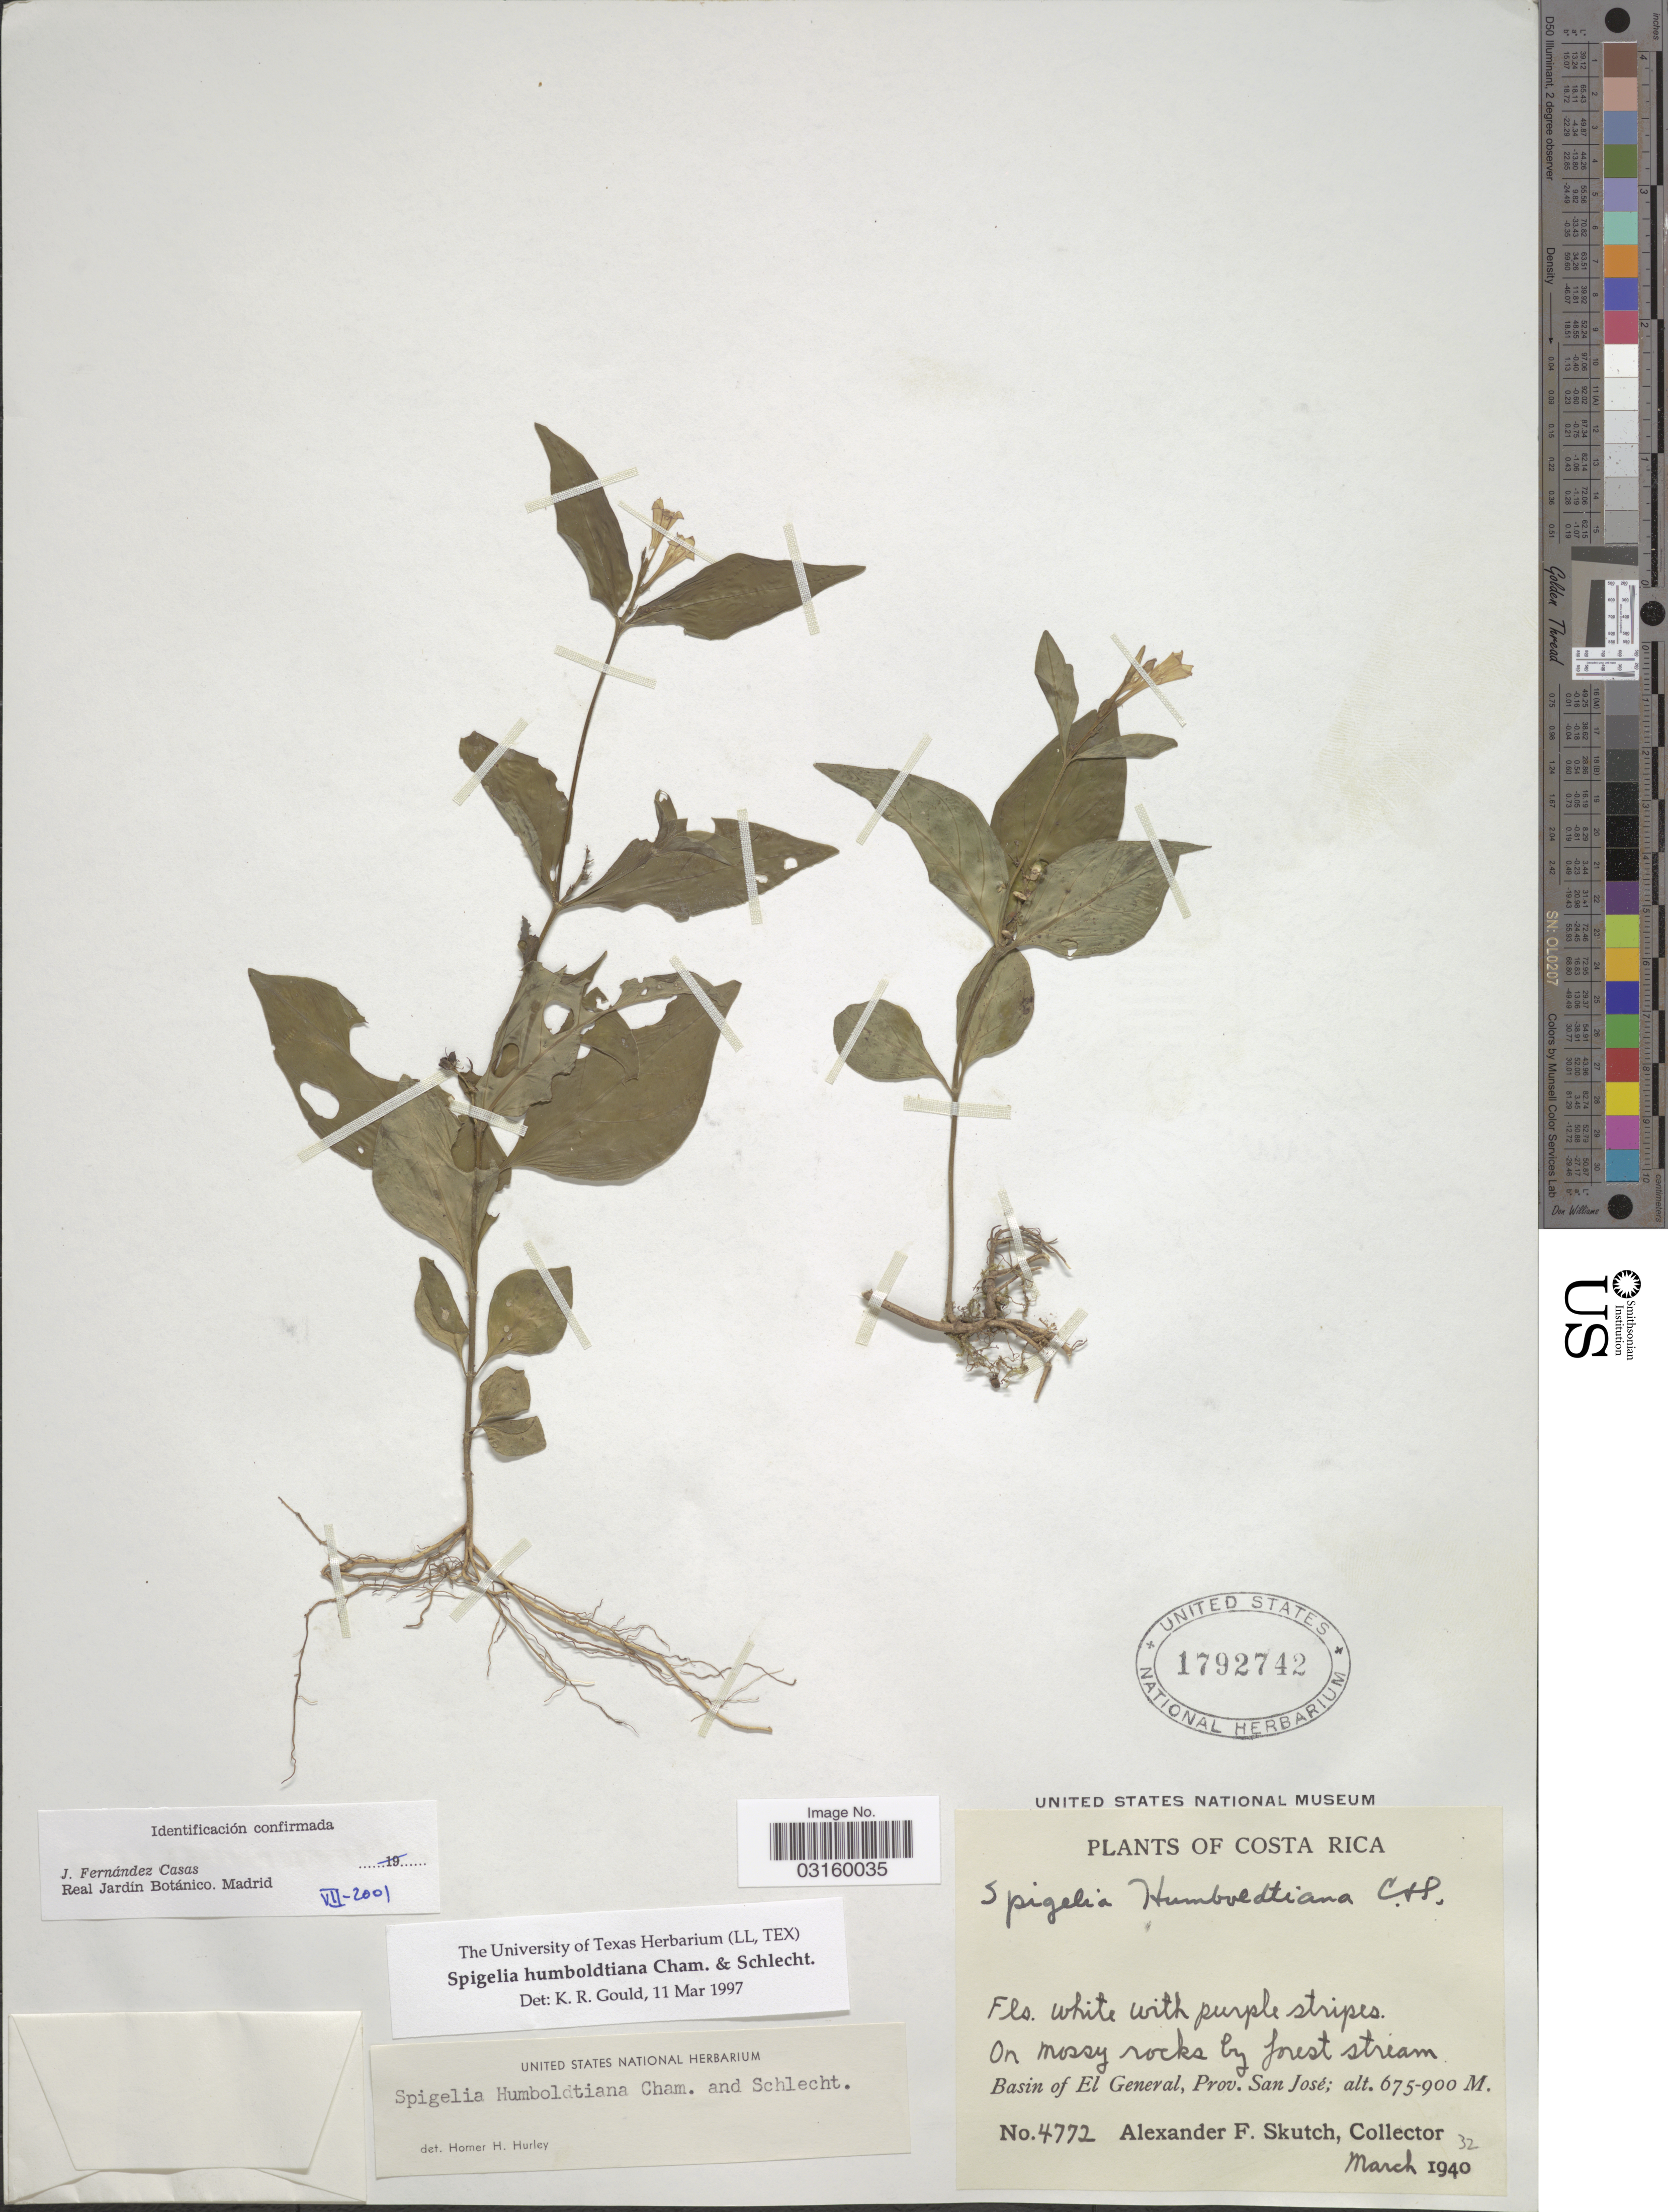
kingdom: Plantae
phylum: Tracheophyta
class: Magnoliopsida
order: Gentianales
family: Loganiaceae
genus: Spigelia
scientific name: Spigelia humboldtiana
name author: Cham. & Schltdl.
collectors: A. F. Skutch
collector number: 4772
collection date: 1940-03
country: Costa Rica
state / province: San José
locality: Basin of El General, Prov. San José.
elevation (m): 675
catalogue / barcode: US 1792742